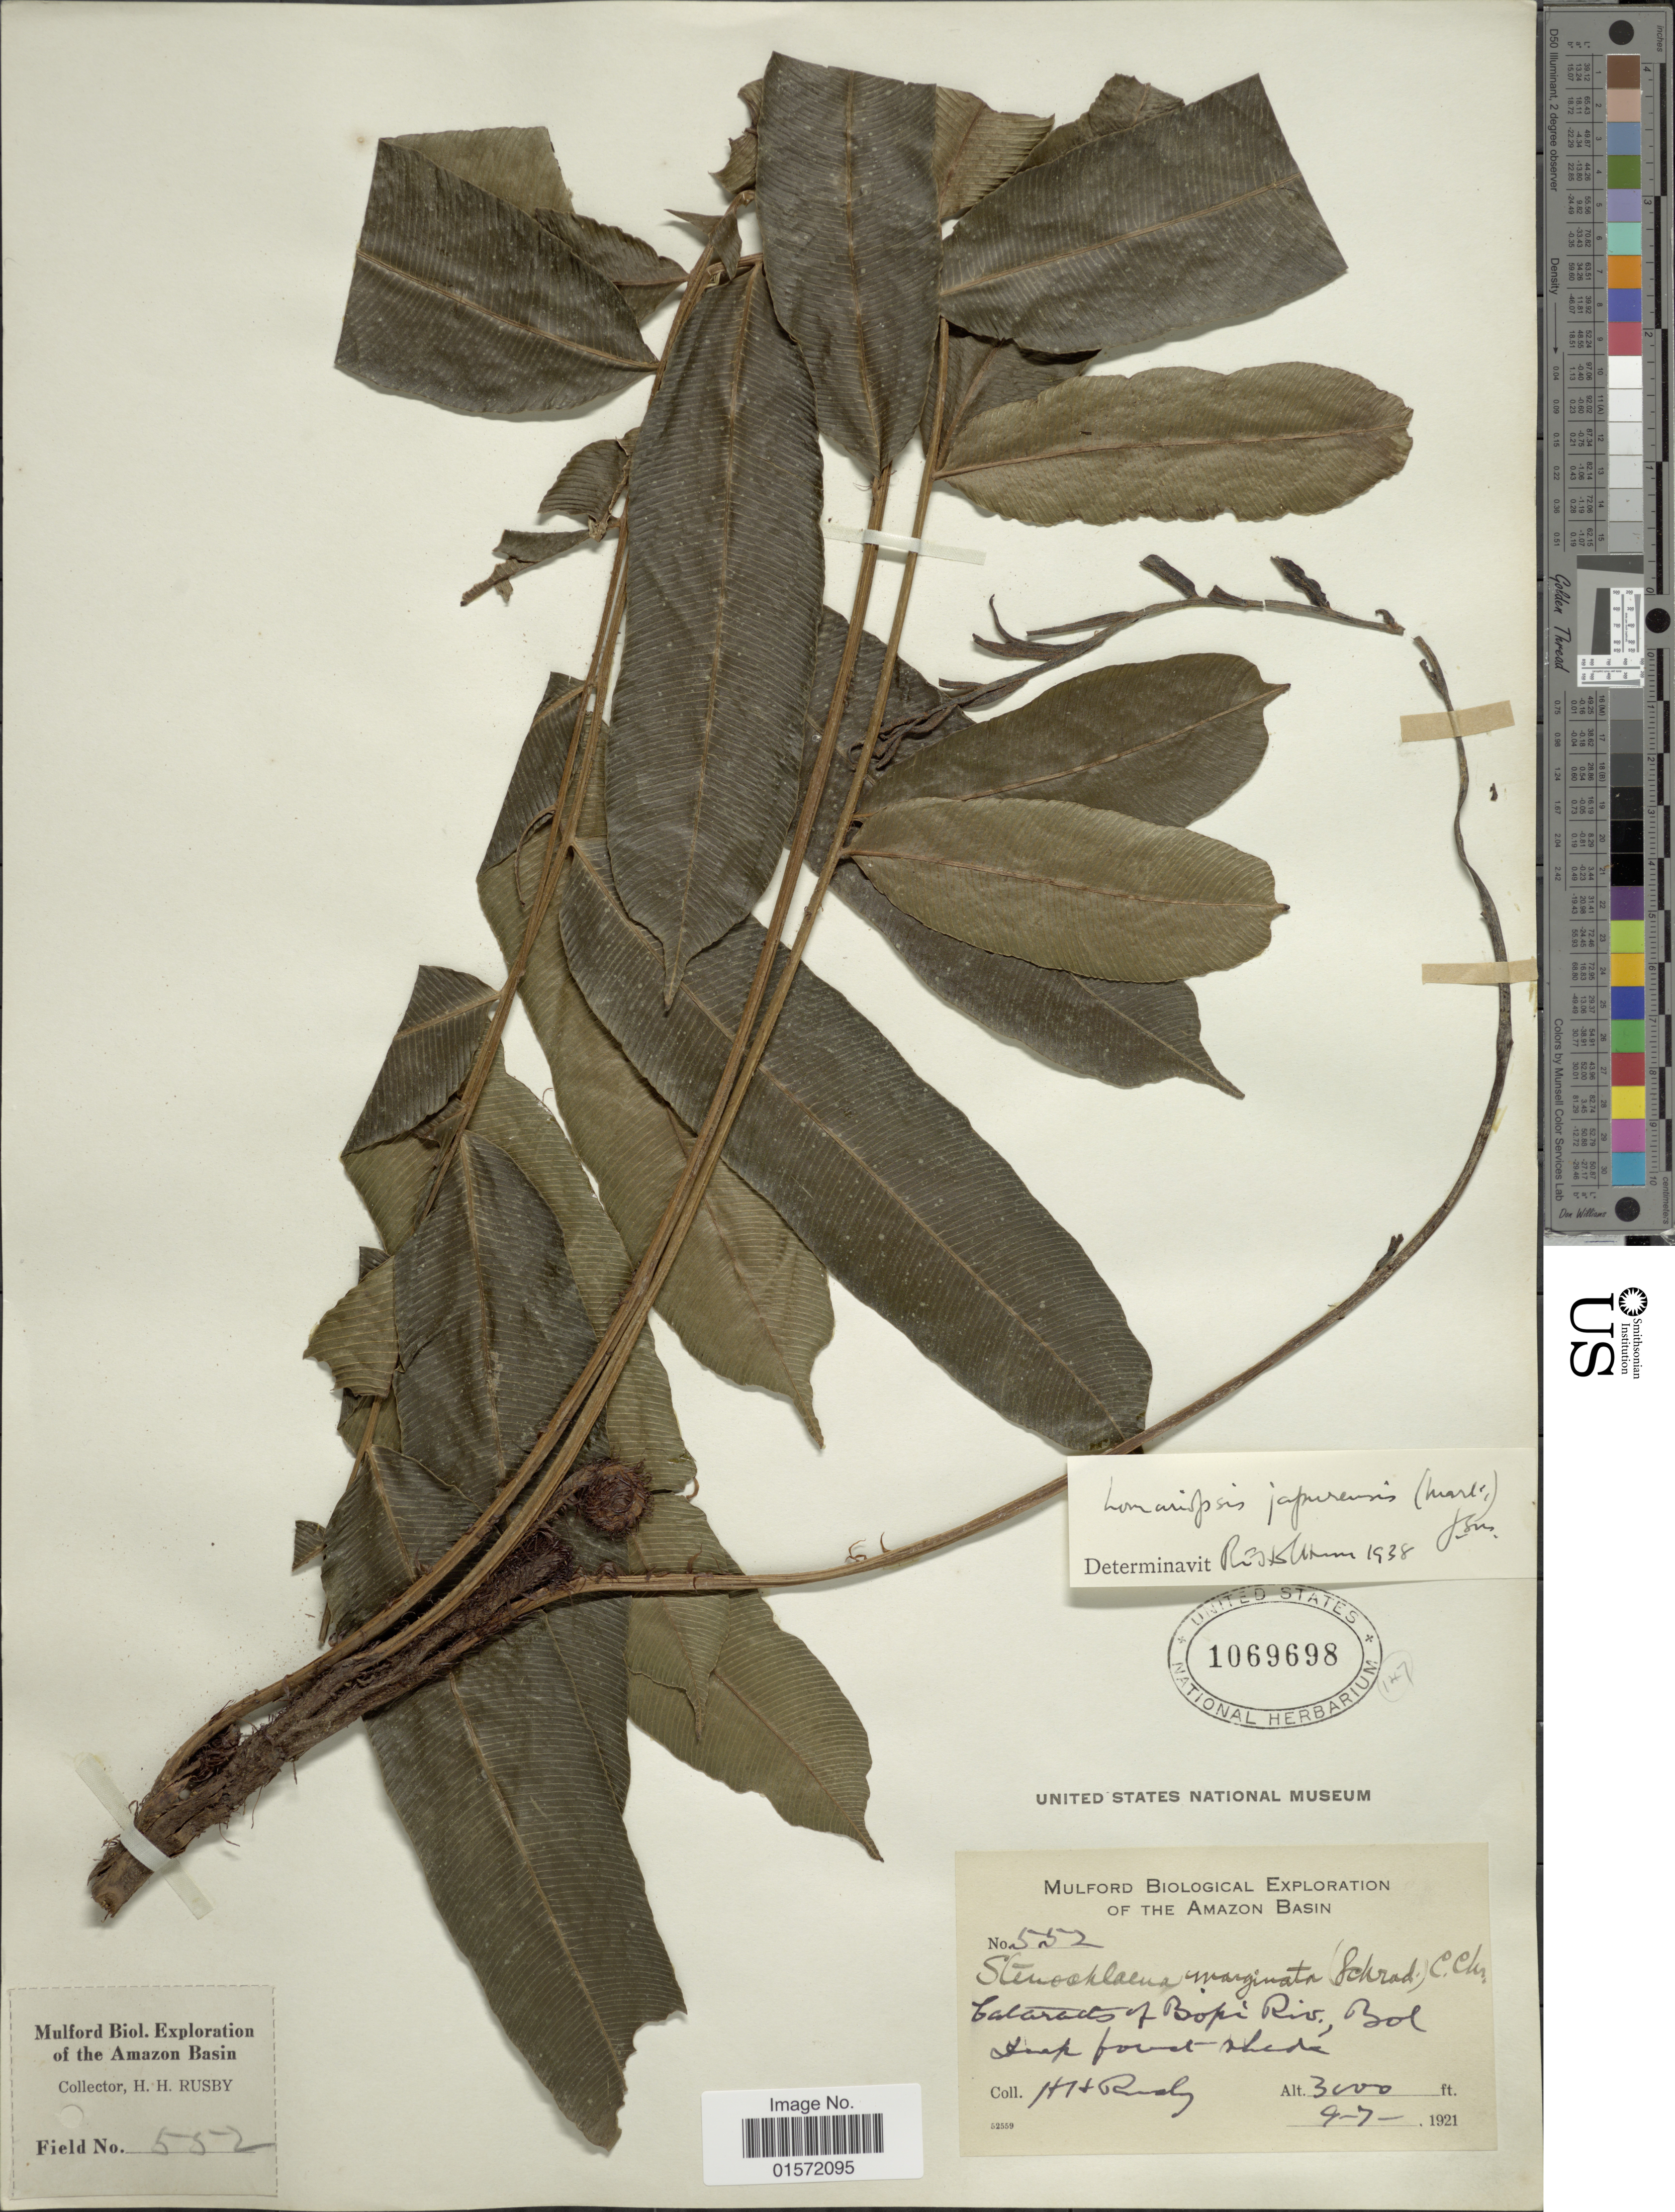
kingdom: Plantae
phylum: Tracheophyta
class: Polypodiopsida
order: Polypodiales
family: Lomariopsidaceae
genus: Lomariopsis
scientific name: Lomariopsis japurensis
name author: (Mart.) J. Sm.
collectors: H. H. Rusby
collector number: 552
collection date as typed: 9-7-1921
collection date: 1921-09-07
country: Bolivia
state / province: La Paz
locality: Cataracts of the Bopi River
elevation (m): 914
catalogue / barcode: US 1069698